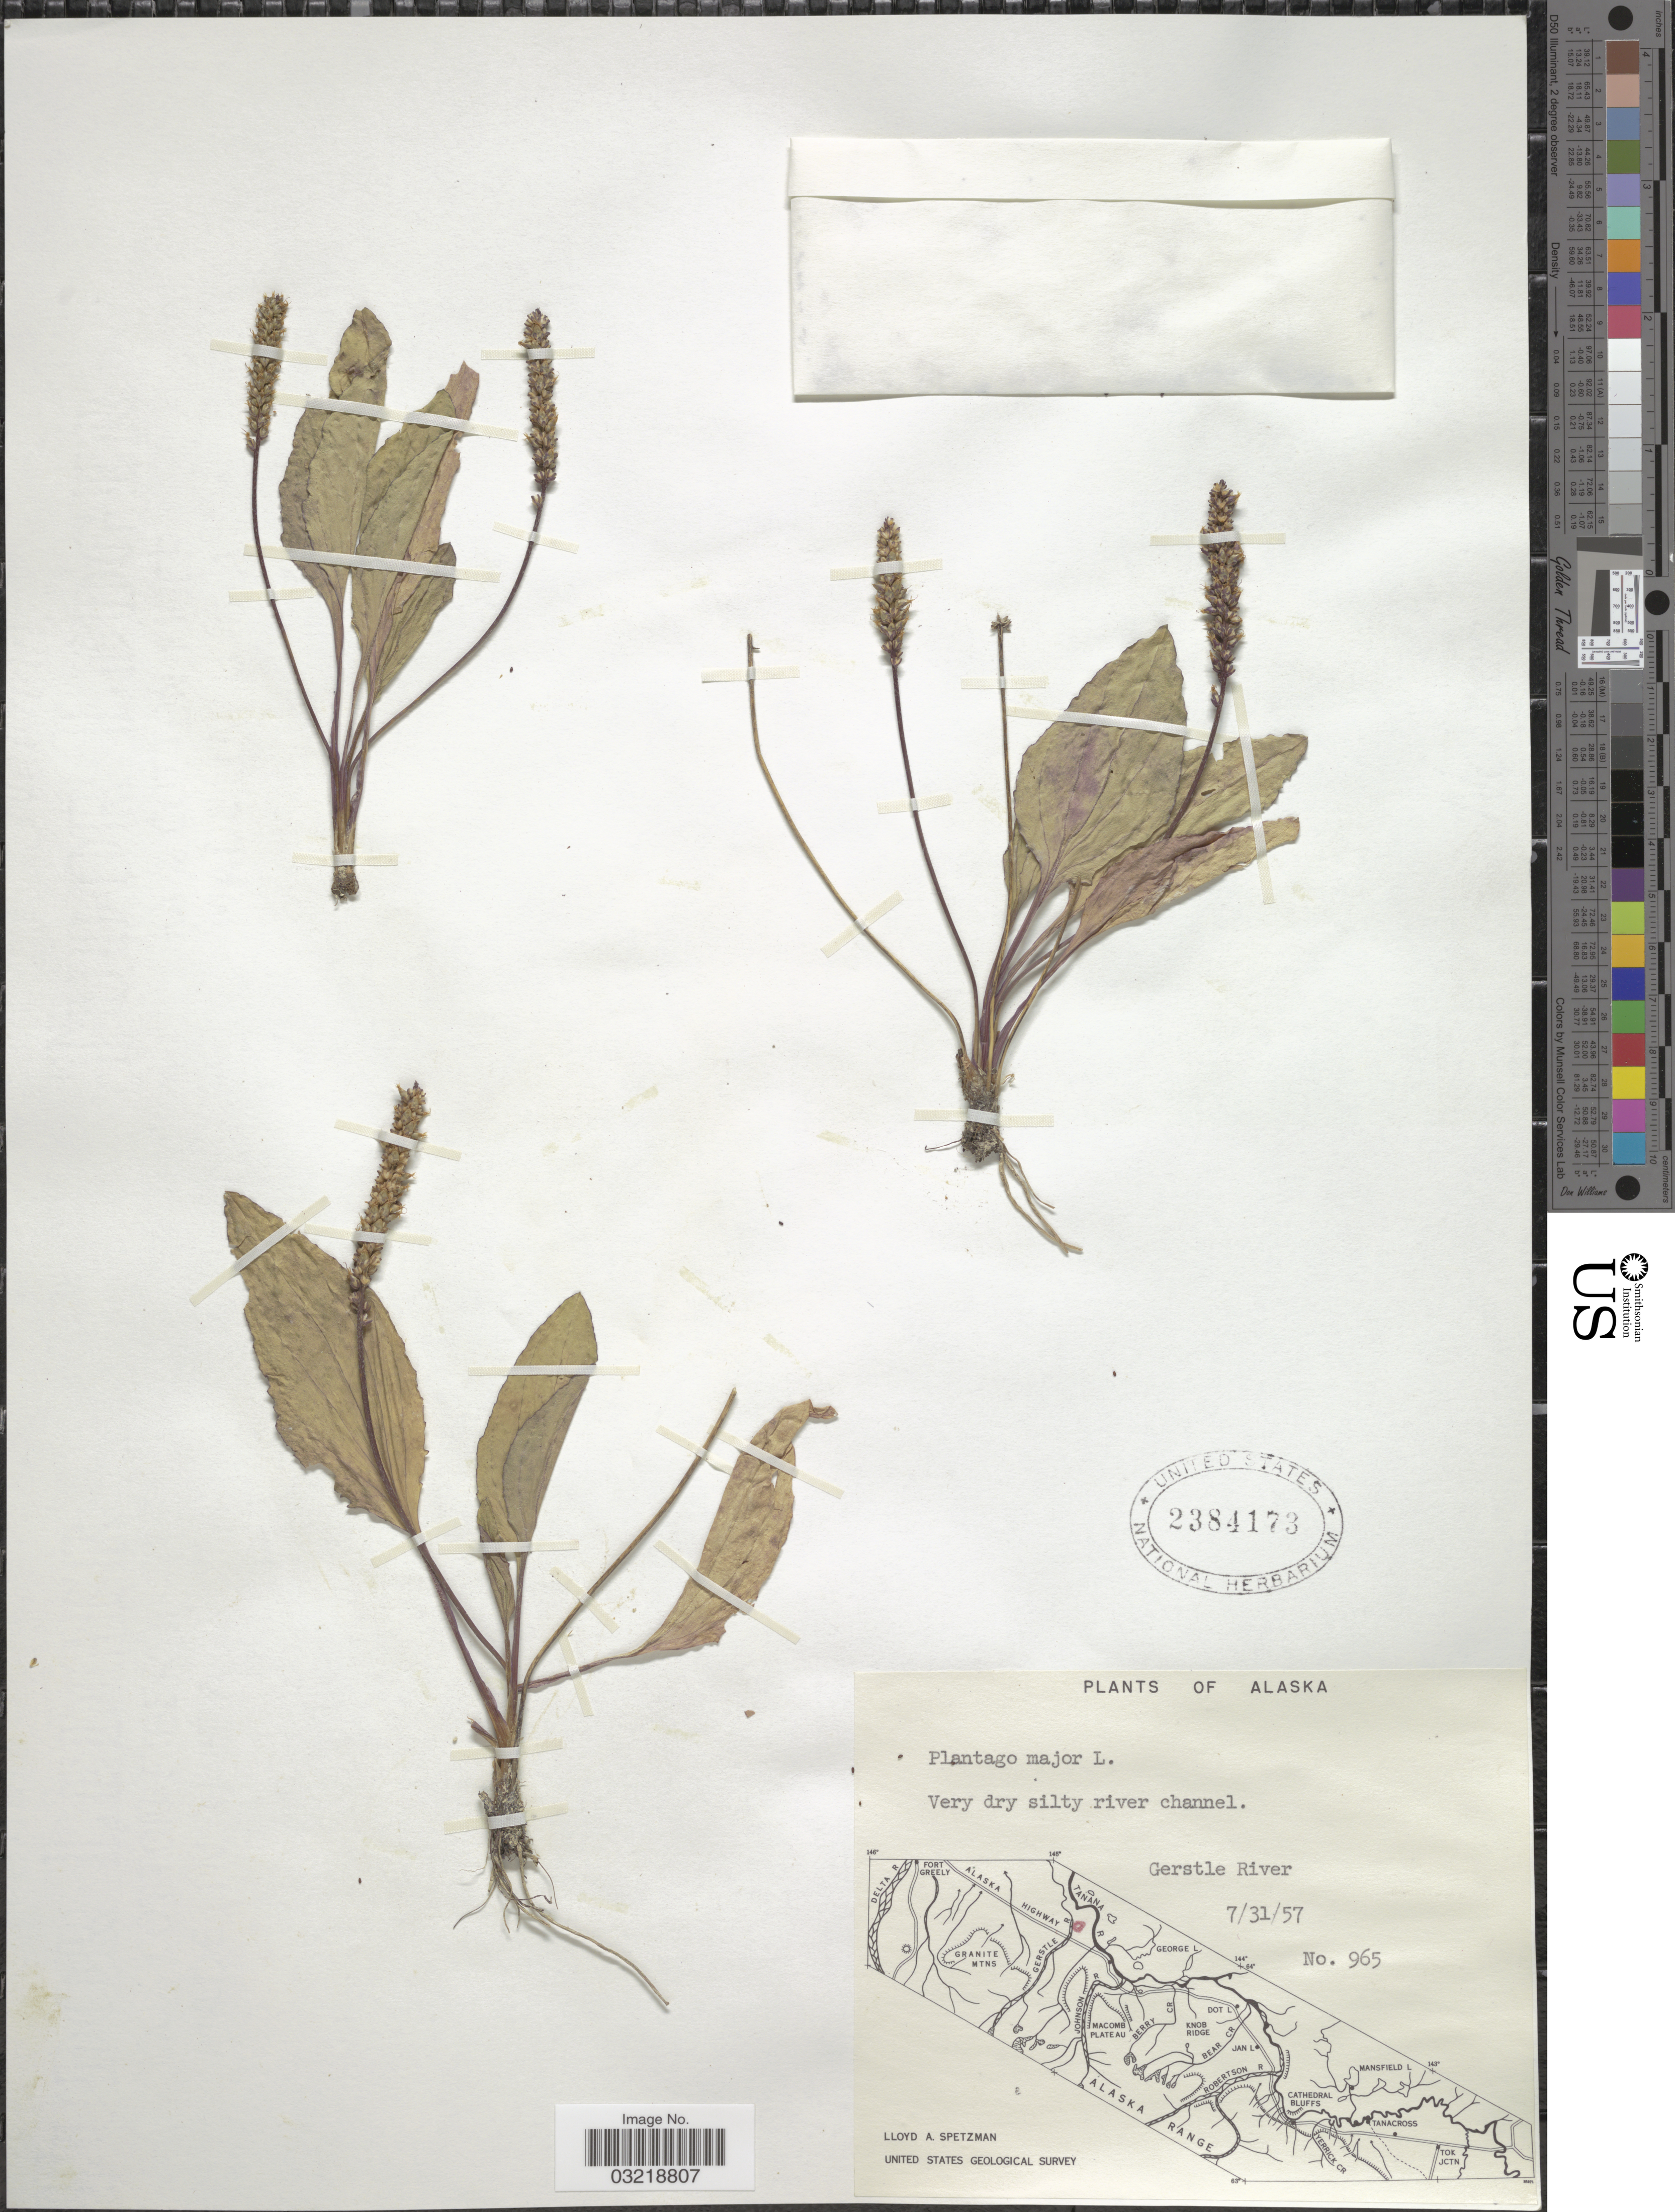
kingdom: Plantae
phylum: Tracheophyta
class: Magnoliopsida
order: Lamiales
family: Plantaginaceae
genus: Plantago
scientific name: Plantago major subsp. intermedia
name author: (Gilib.) Lange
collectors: L. Spetzman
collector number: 965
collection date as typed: Transcribed d/m/y: 31/7/57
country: United States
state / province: Alaska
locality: Gerstle River.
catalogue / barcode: US 2384173